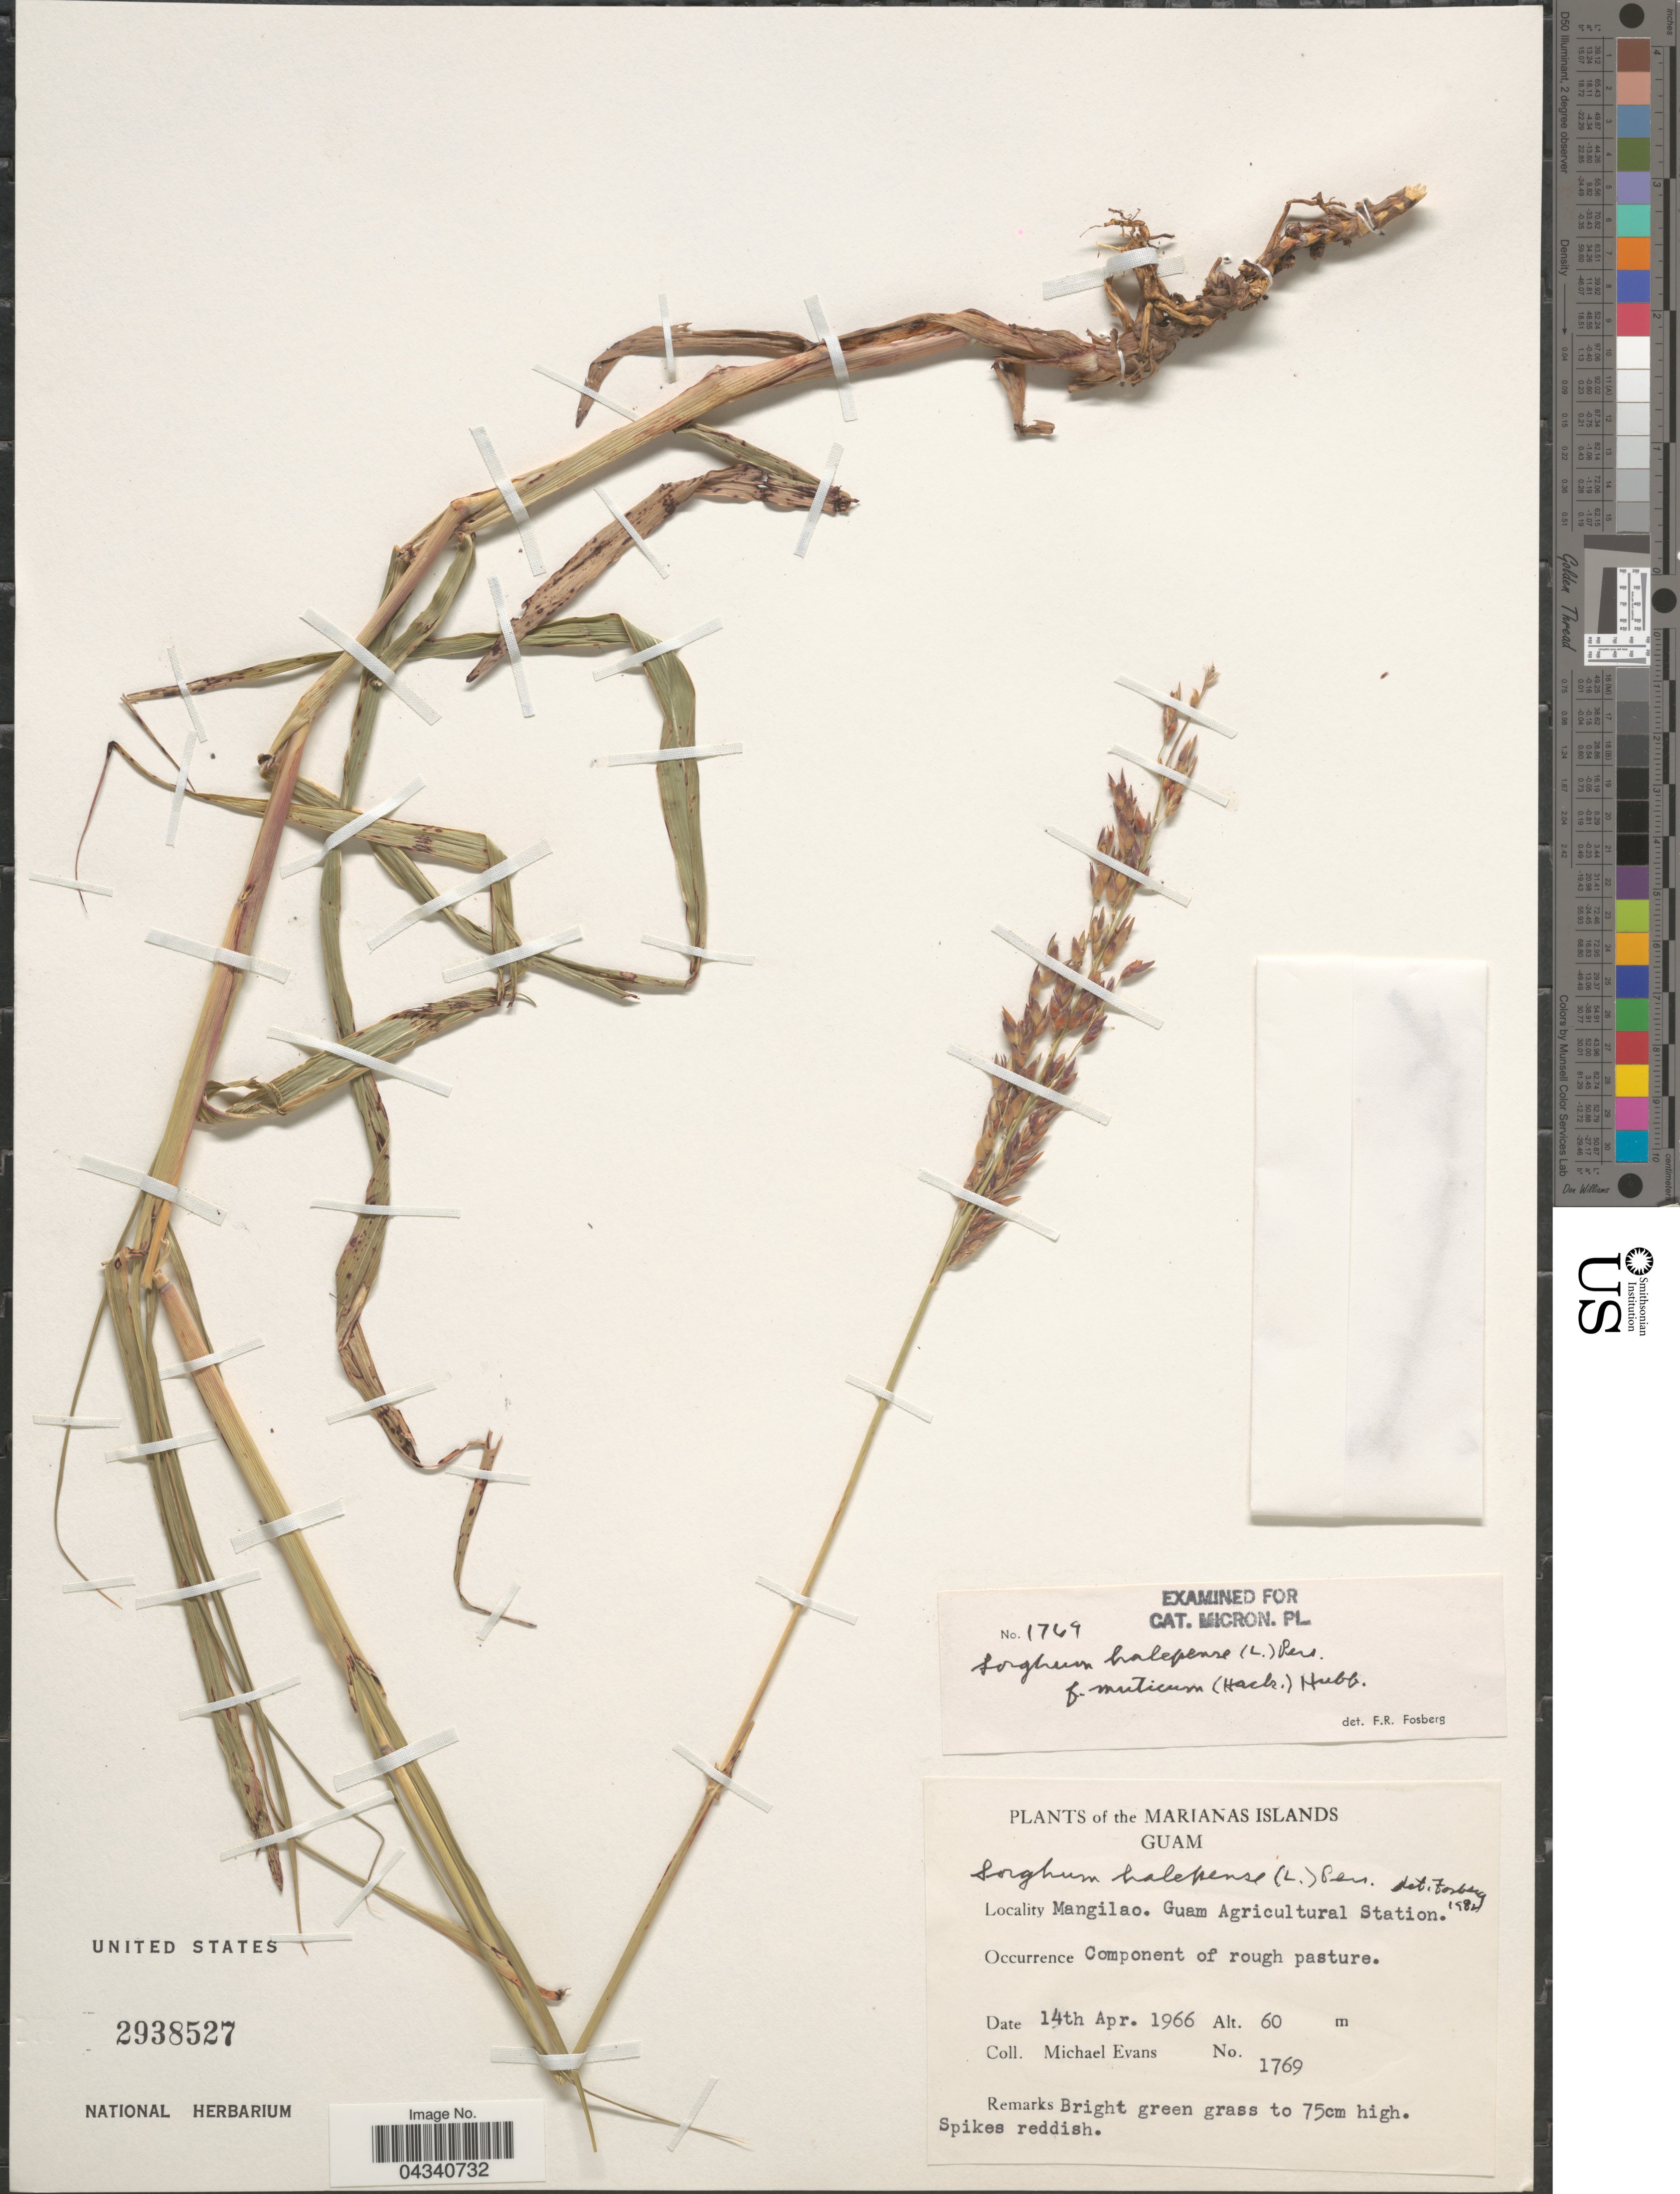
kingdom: Plantae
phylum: Tracheophyta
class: Liliopsida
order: Poales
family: Poaceae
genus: Sorghum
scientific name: Sorghum halepense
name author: (L.) Pers.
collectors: M. Evans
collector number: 1769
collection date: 1966-04-14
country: Guam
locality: Marianas Islands. Guam. Mangilao. Guam Agricultural Station.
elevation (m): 60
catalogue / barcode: US 2938527